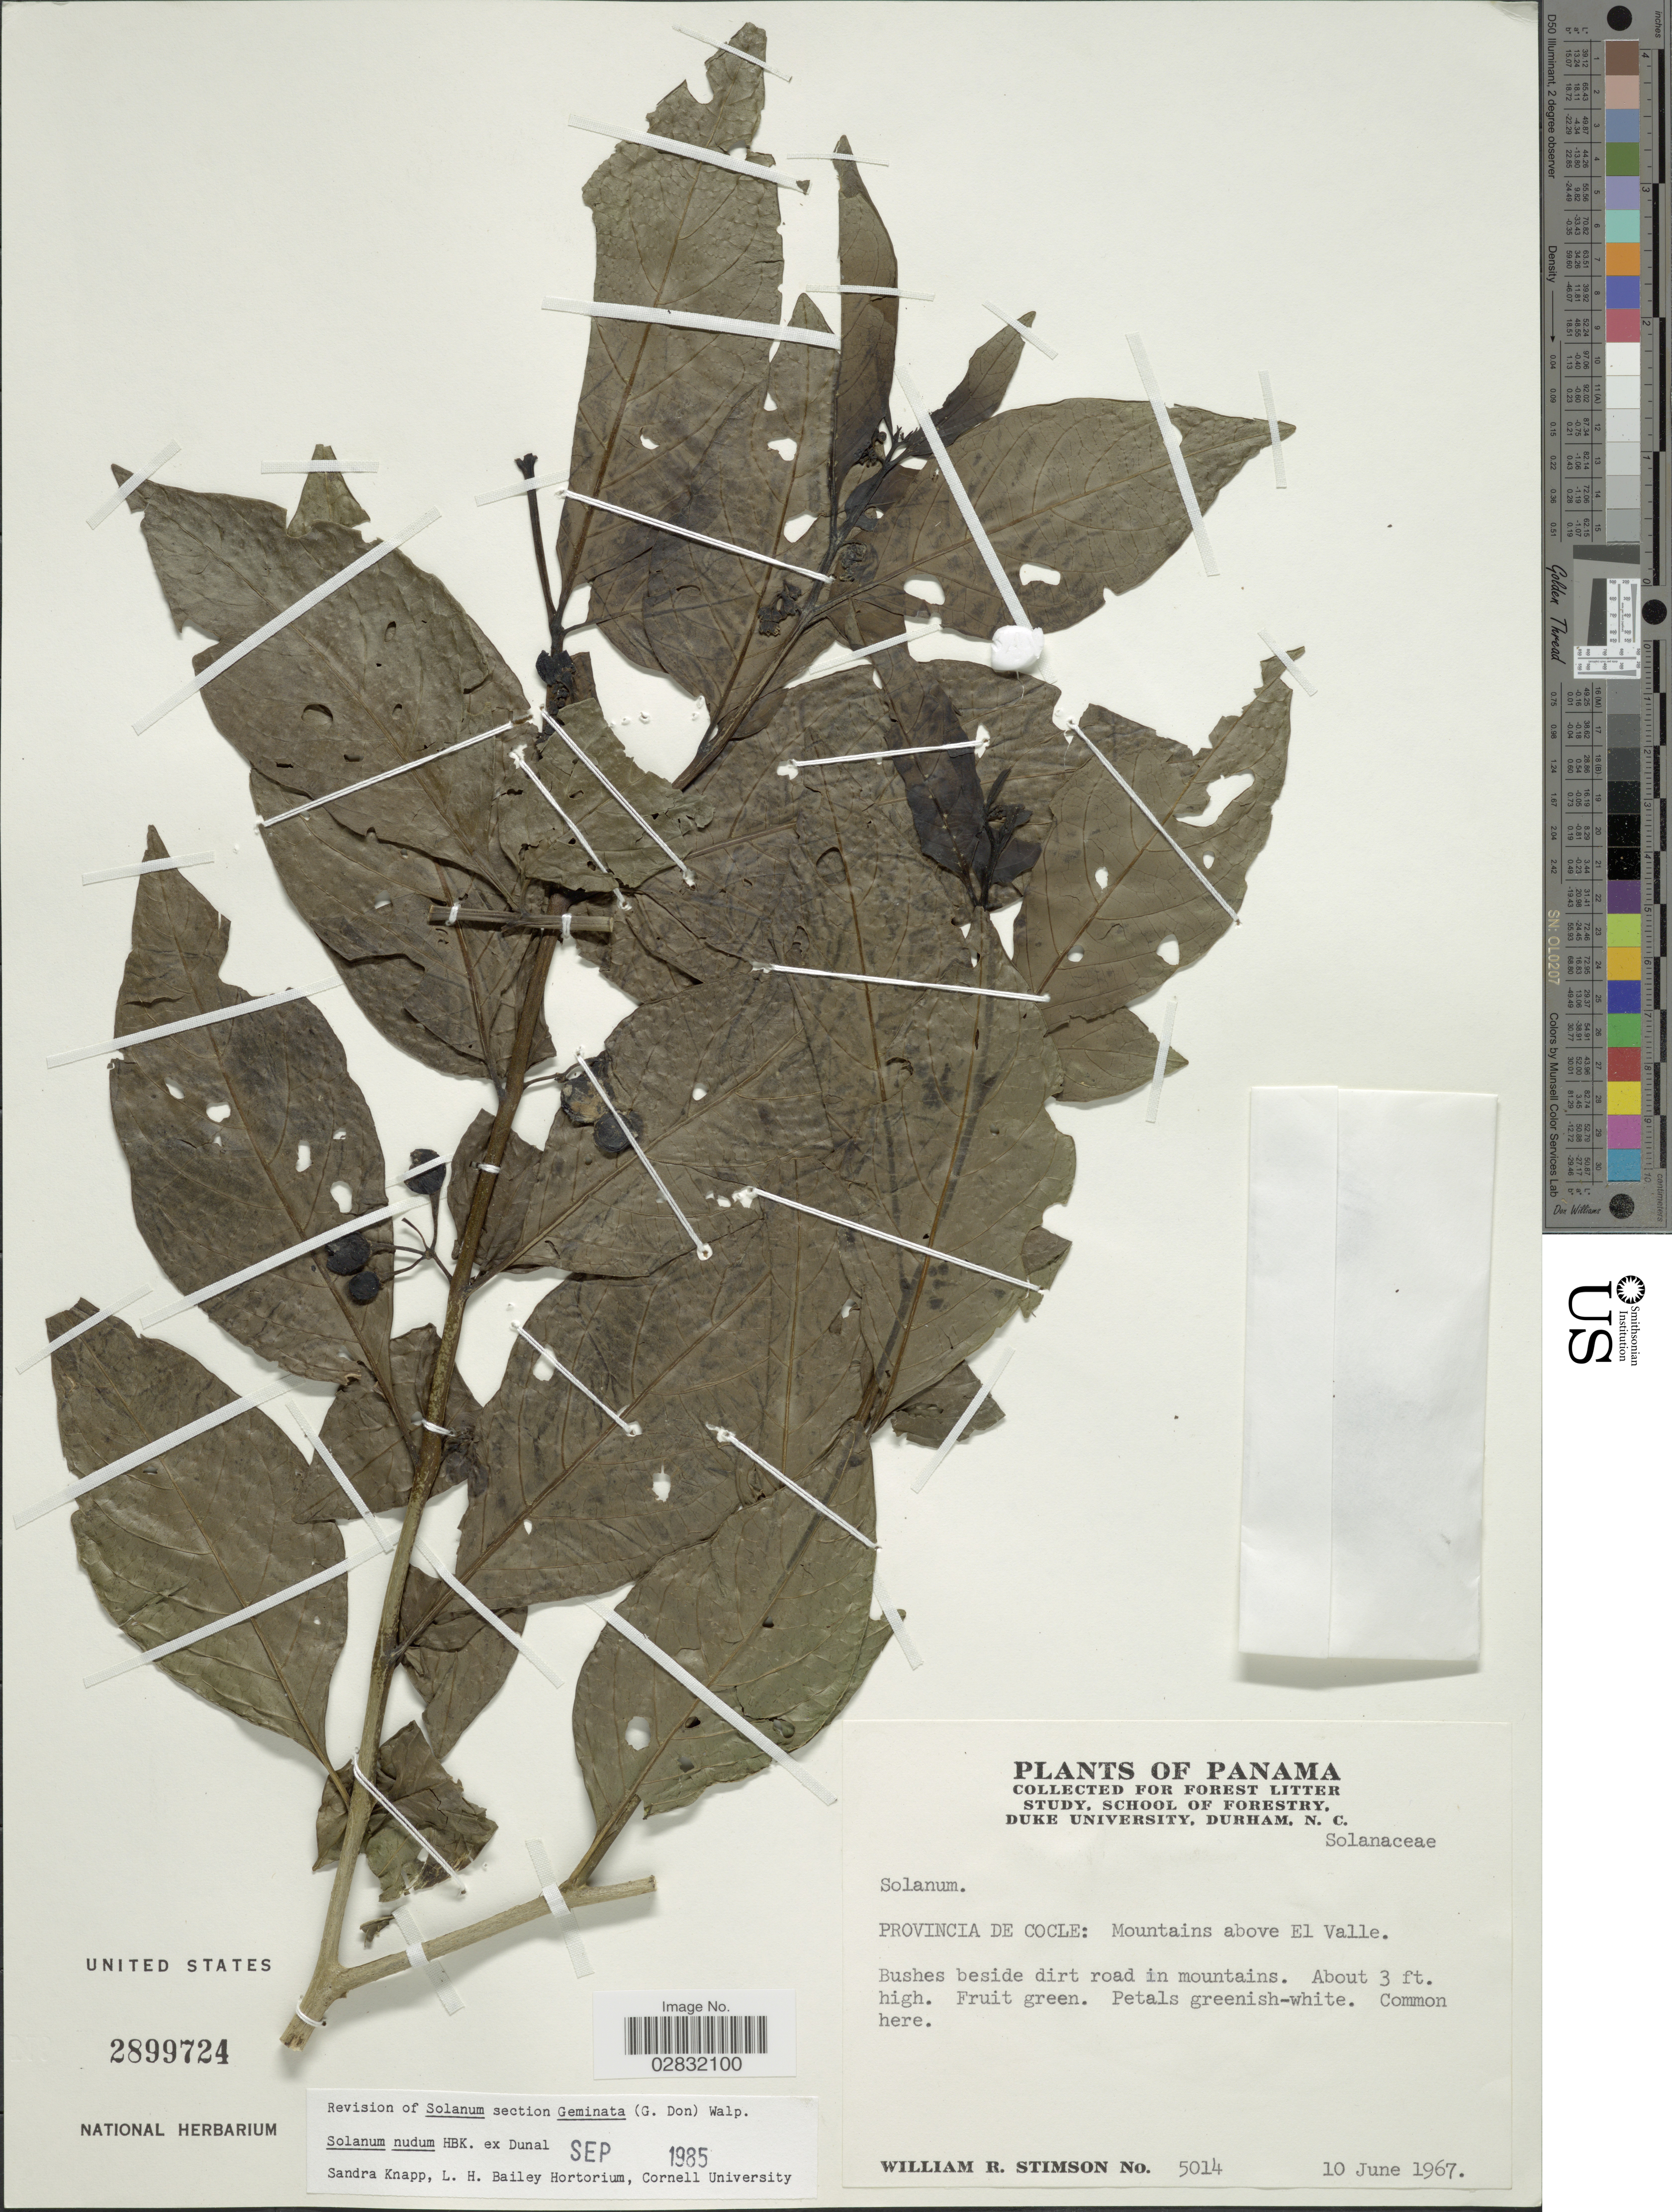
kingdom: Plantae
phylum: Tracheophyta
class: Magnoliopsida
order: Solanales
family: Solanaceae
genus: Solanum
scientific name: Solanum nudum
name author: Humb. & Bonpl. ex Dunal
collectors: W. R. Stimson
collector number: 5014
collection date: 1967-06-10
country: Panama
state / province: Coclé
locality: Provincia de Cocle: Mountains above El Valle.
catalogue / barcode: US 2899724